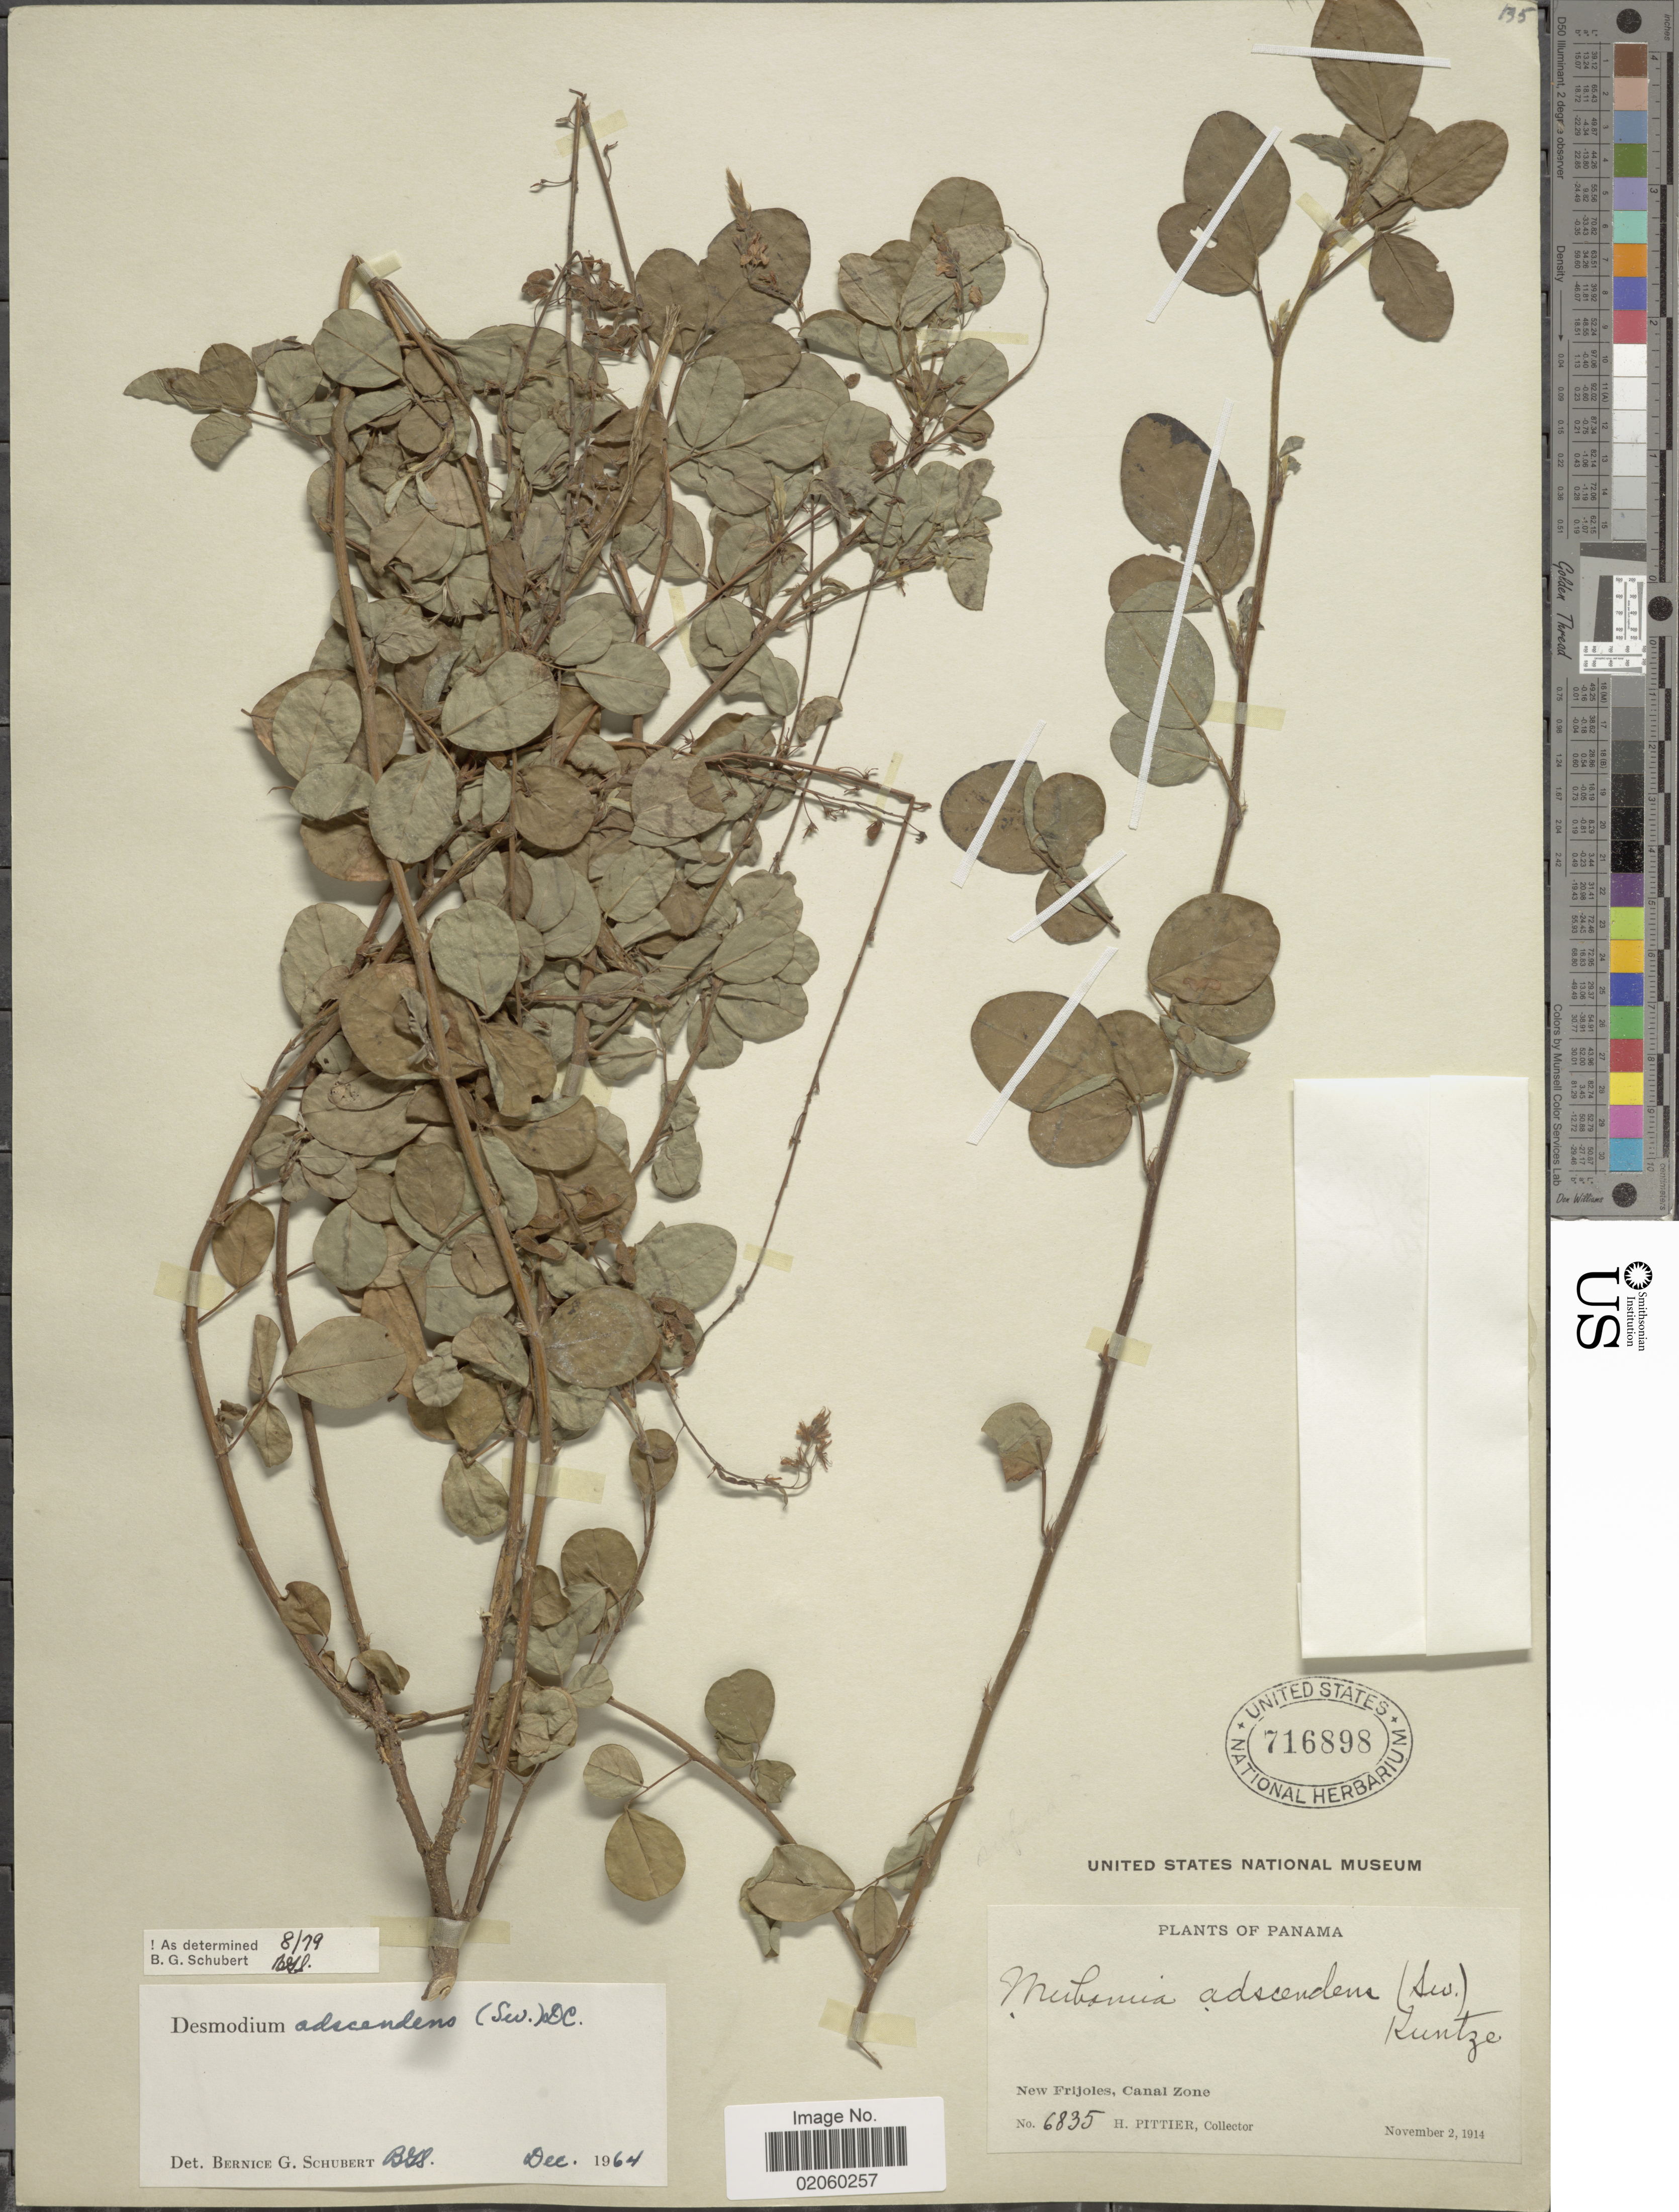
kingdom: Plantae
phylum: Tracheophyta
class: Magnoliopsida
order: Fabales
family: Fabaceae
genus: Grona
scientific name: Grona adscendens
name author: (Sw.) H. Ohashi & K. Ohashi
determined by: Strong, Mark T., (BOT), Smithsonian Institution - National Museum of Natural History (UNITED STATES)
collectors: H. F. Pittier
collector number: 6835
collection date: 1914-11-02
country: Panama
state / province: Colón / Panamá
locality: New Frijoles, Canal Zone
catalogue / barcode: US 716898